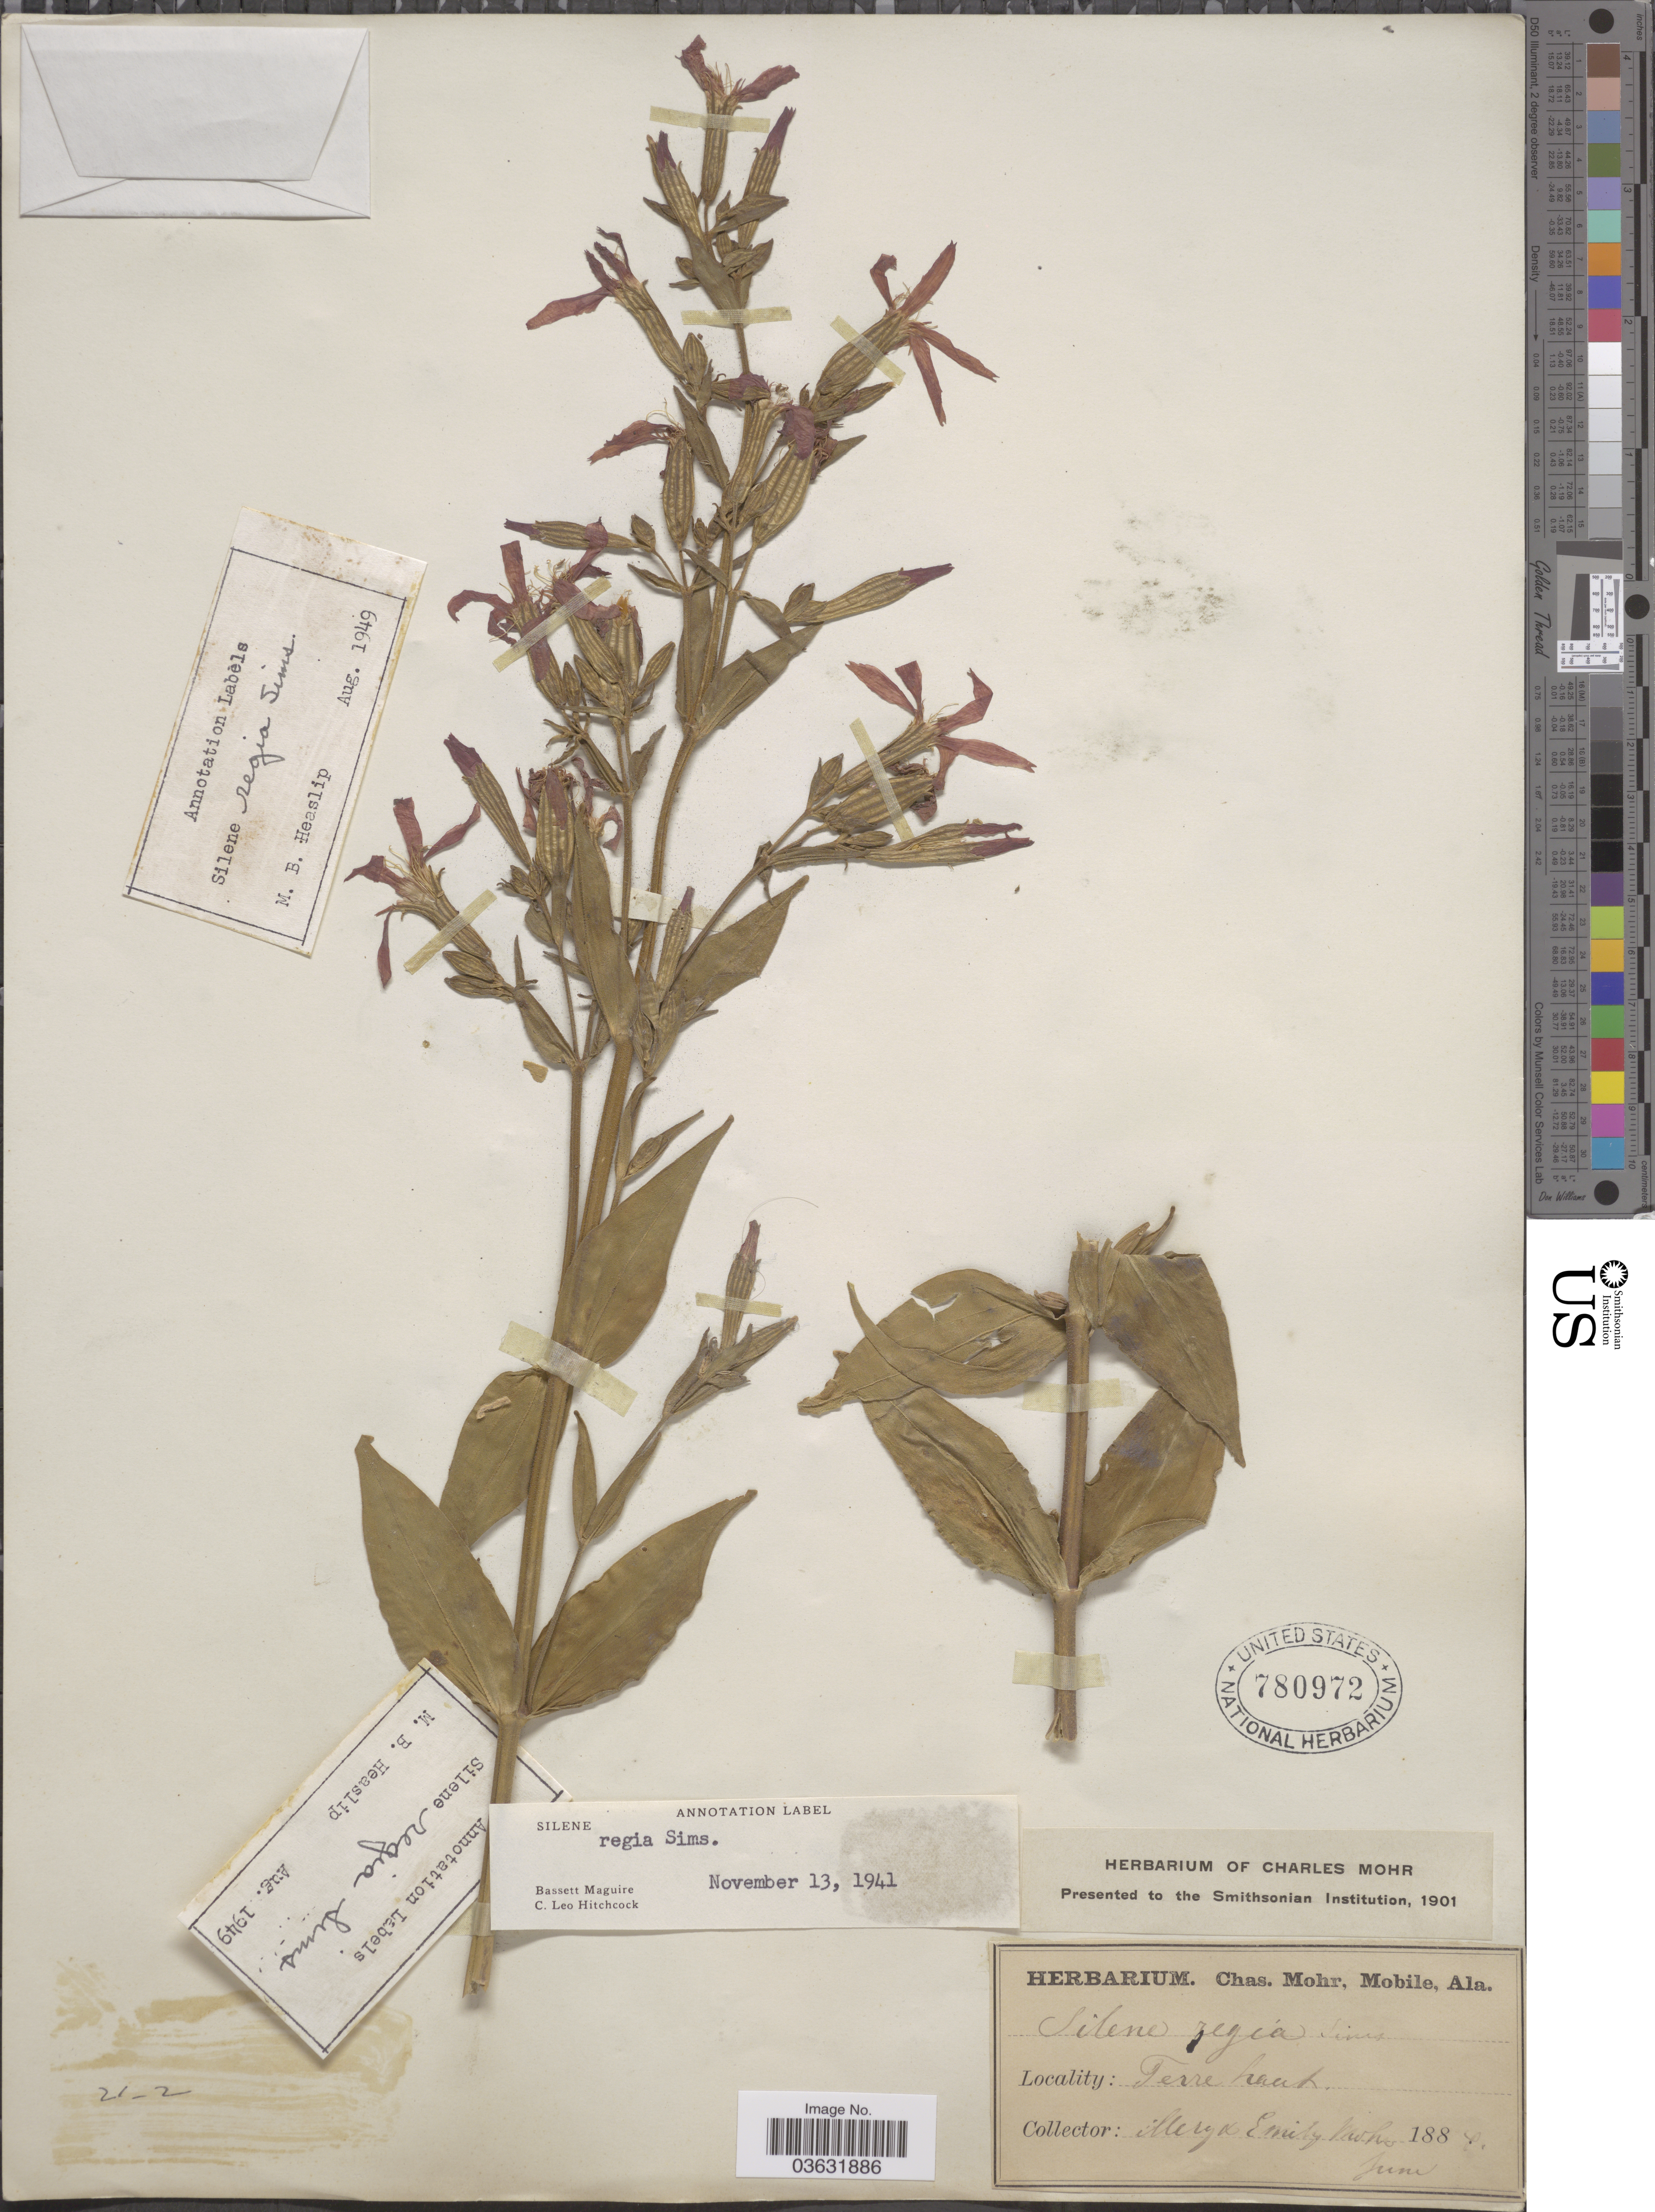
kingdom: Plantae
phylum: Tracheophyta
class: Magnoliopsida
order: Caryophyllales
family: Caryophyllaceae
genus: Silene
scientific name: Silene regia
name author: Sims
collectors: M. Mohr & E. Mohr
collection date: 1884-06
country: United States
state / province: Iowa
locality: Terre Haut.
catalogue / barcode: US 780972